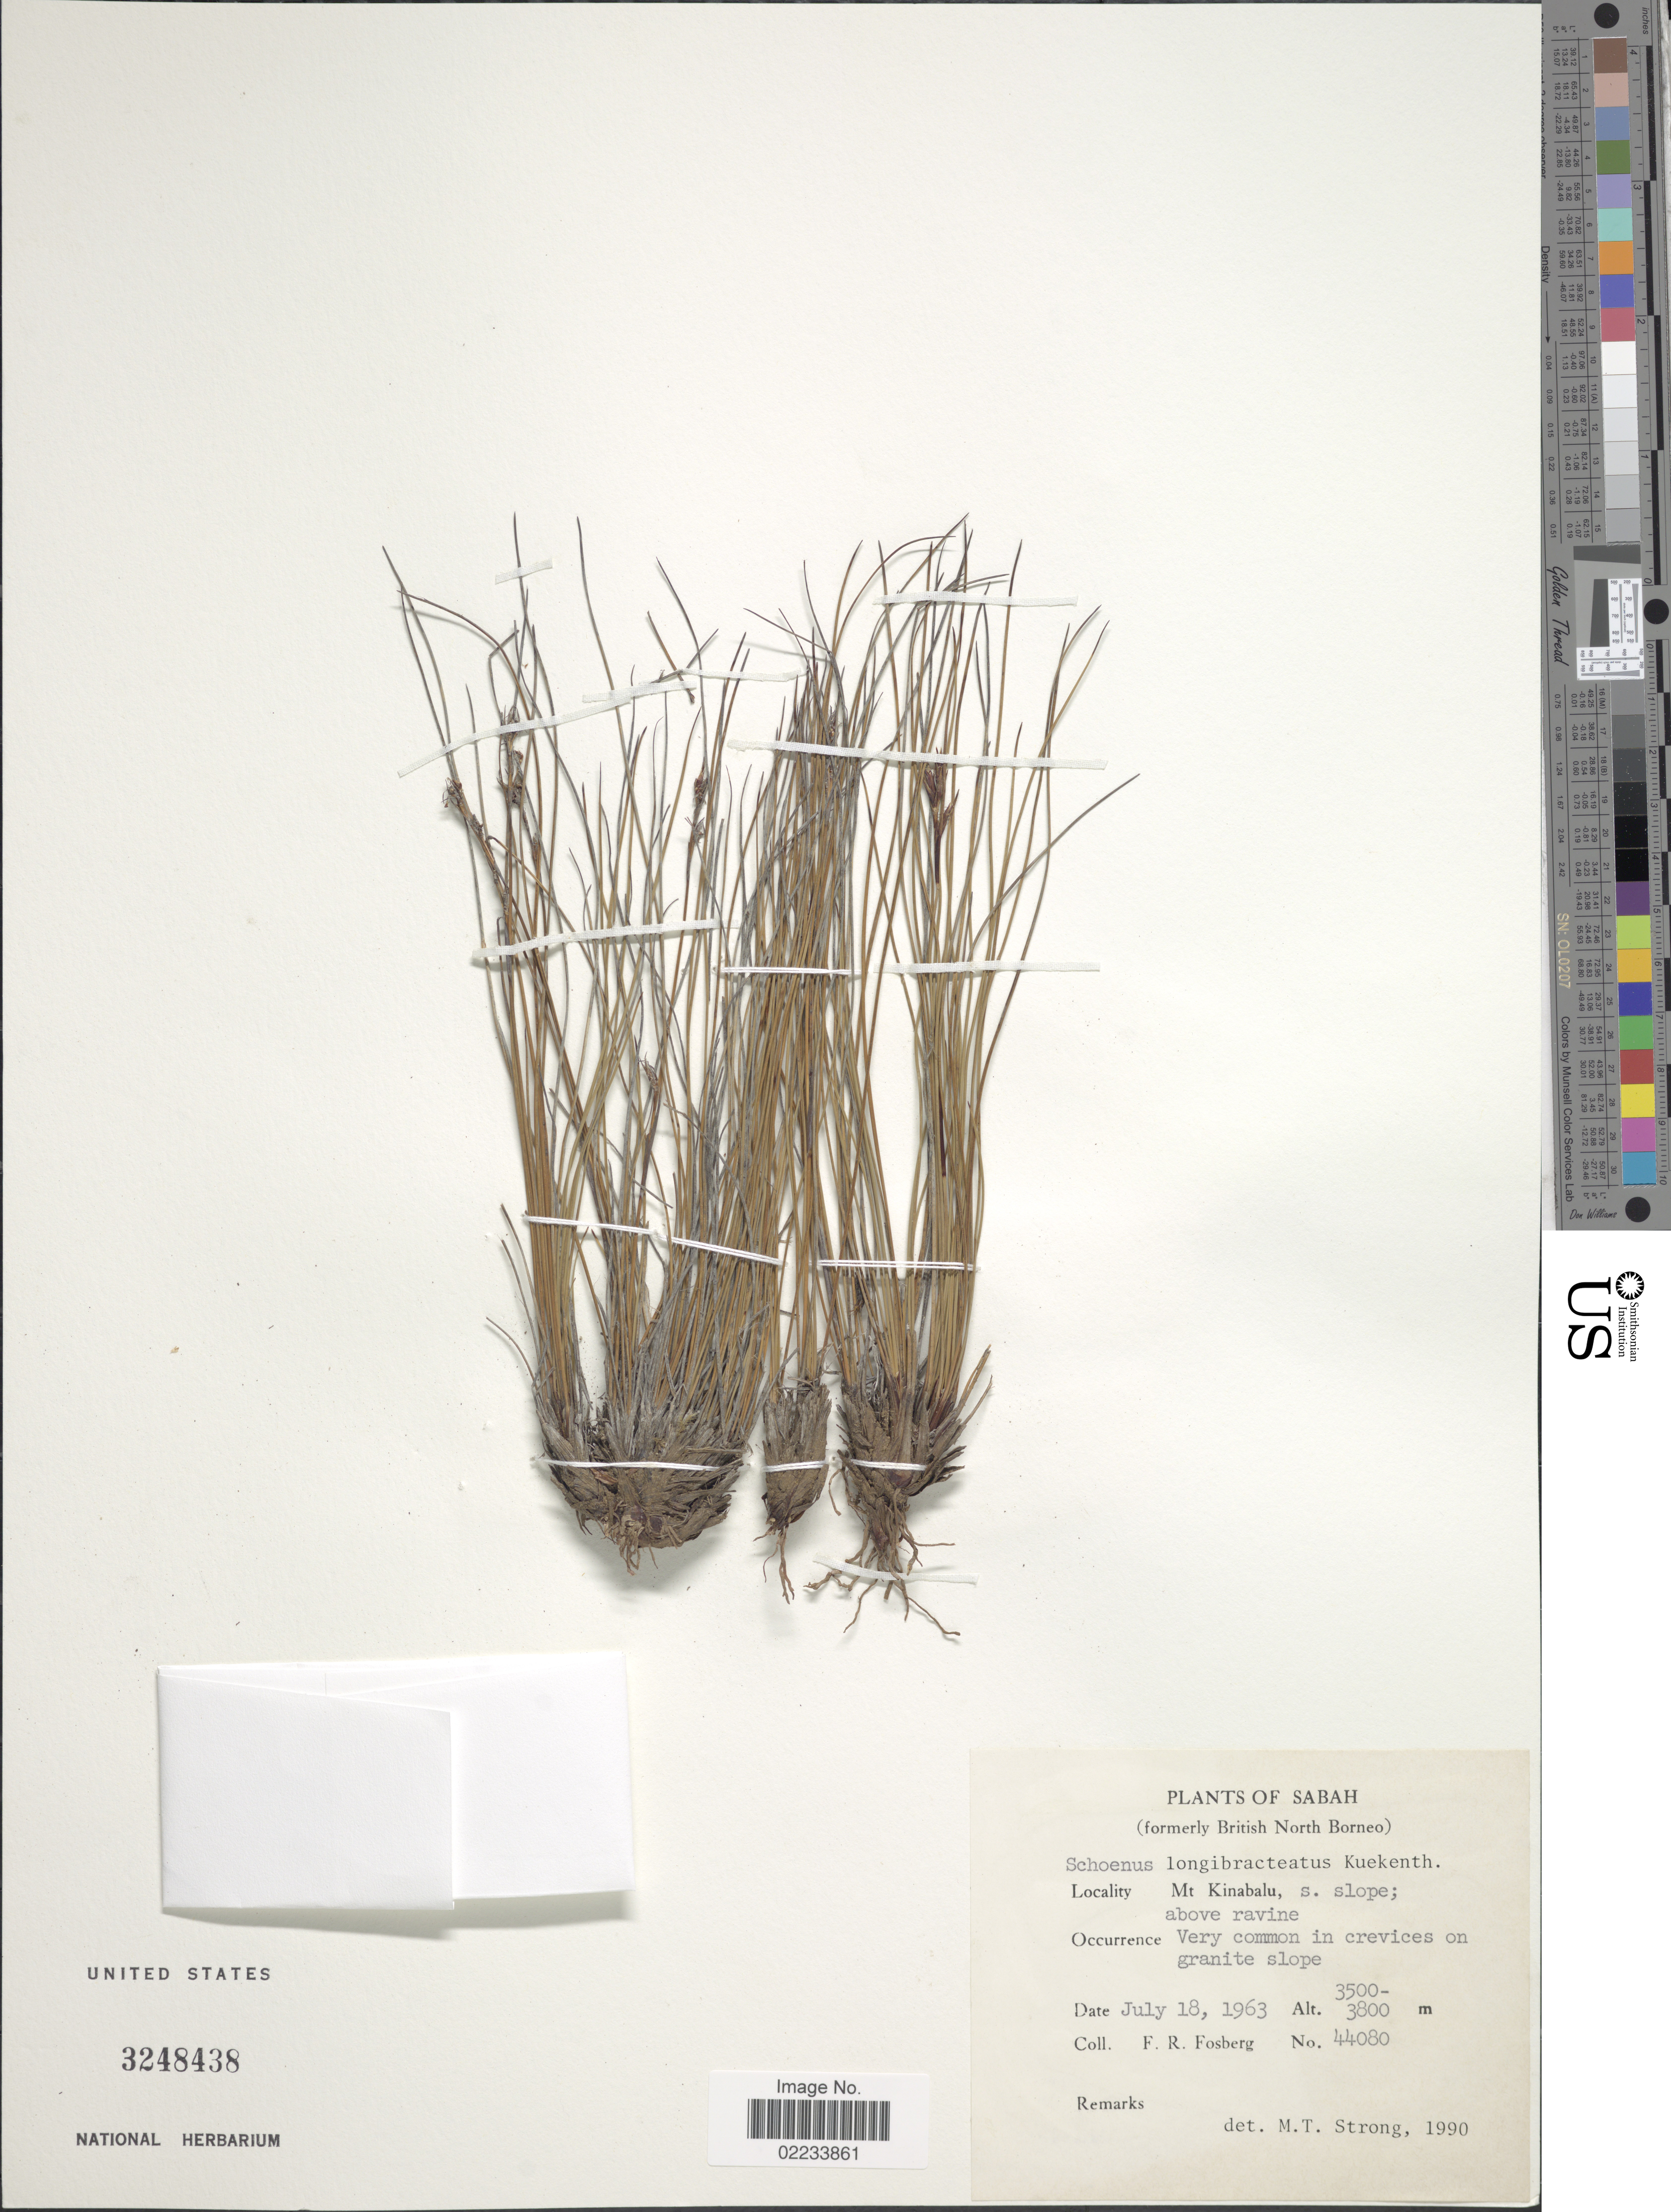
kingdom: Plantae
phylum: Tracheophyta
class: Liliopsida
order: Poales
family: Cyperaceae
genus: Schoenus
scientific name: Schoenus longibracteatus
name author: Kük.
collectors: F. R. Fosberg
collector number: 44080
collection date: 1963-07-18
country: Malaysia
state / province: Sabah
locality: Sabah (formerly British North Borneo), Mt Kinabalu, s. slope; above ravine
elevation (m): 3500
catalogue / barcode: US 3248438